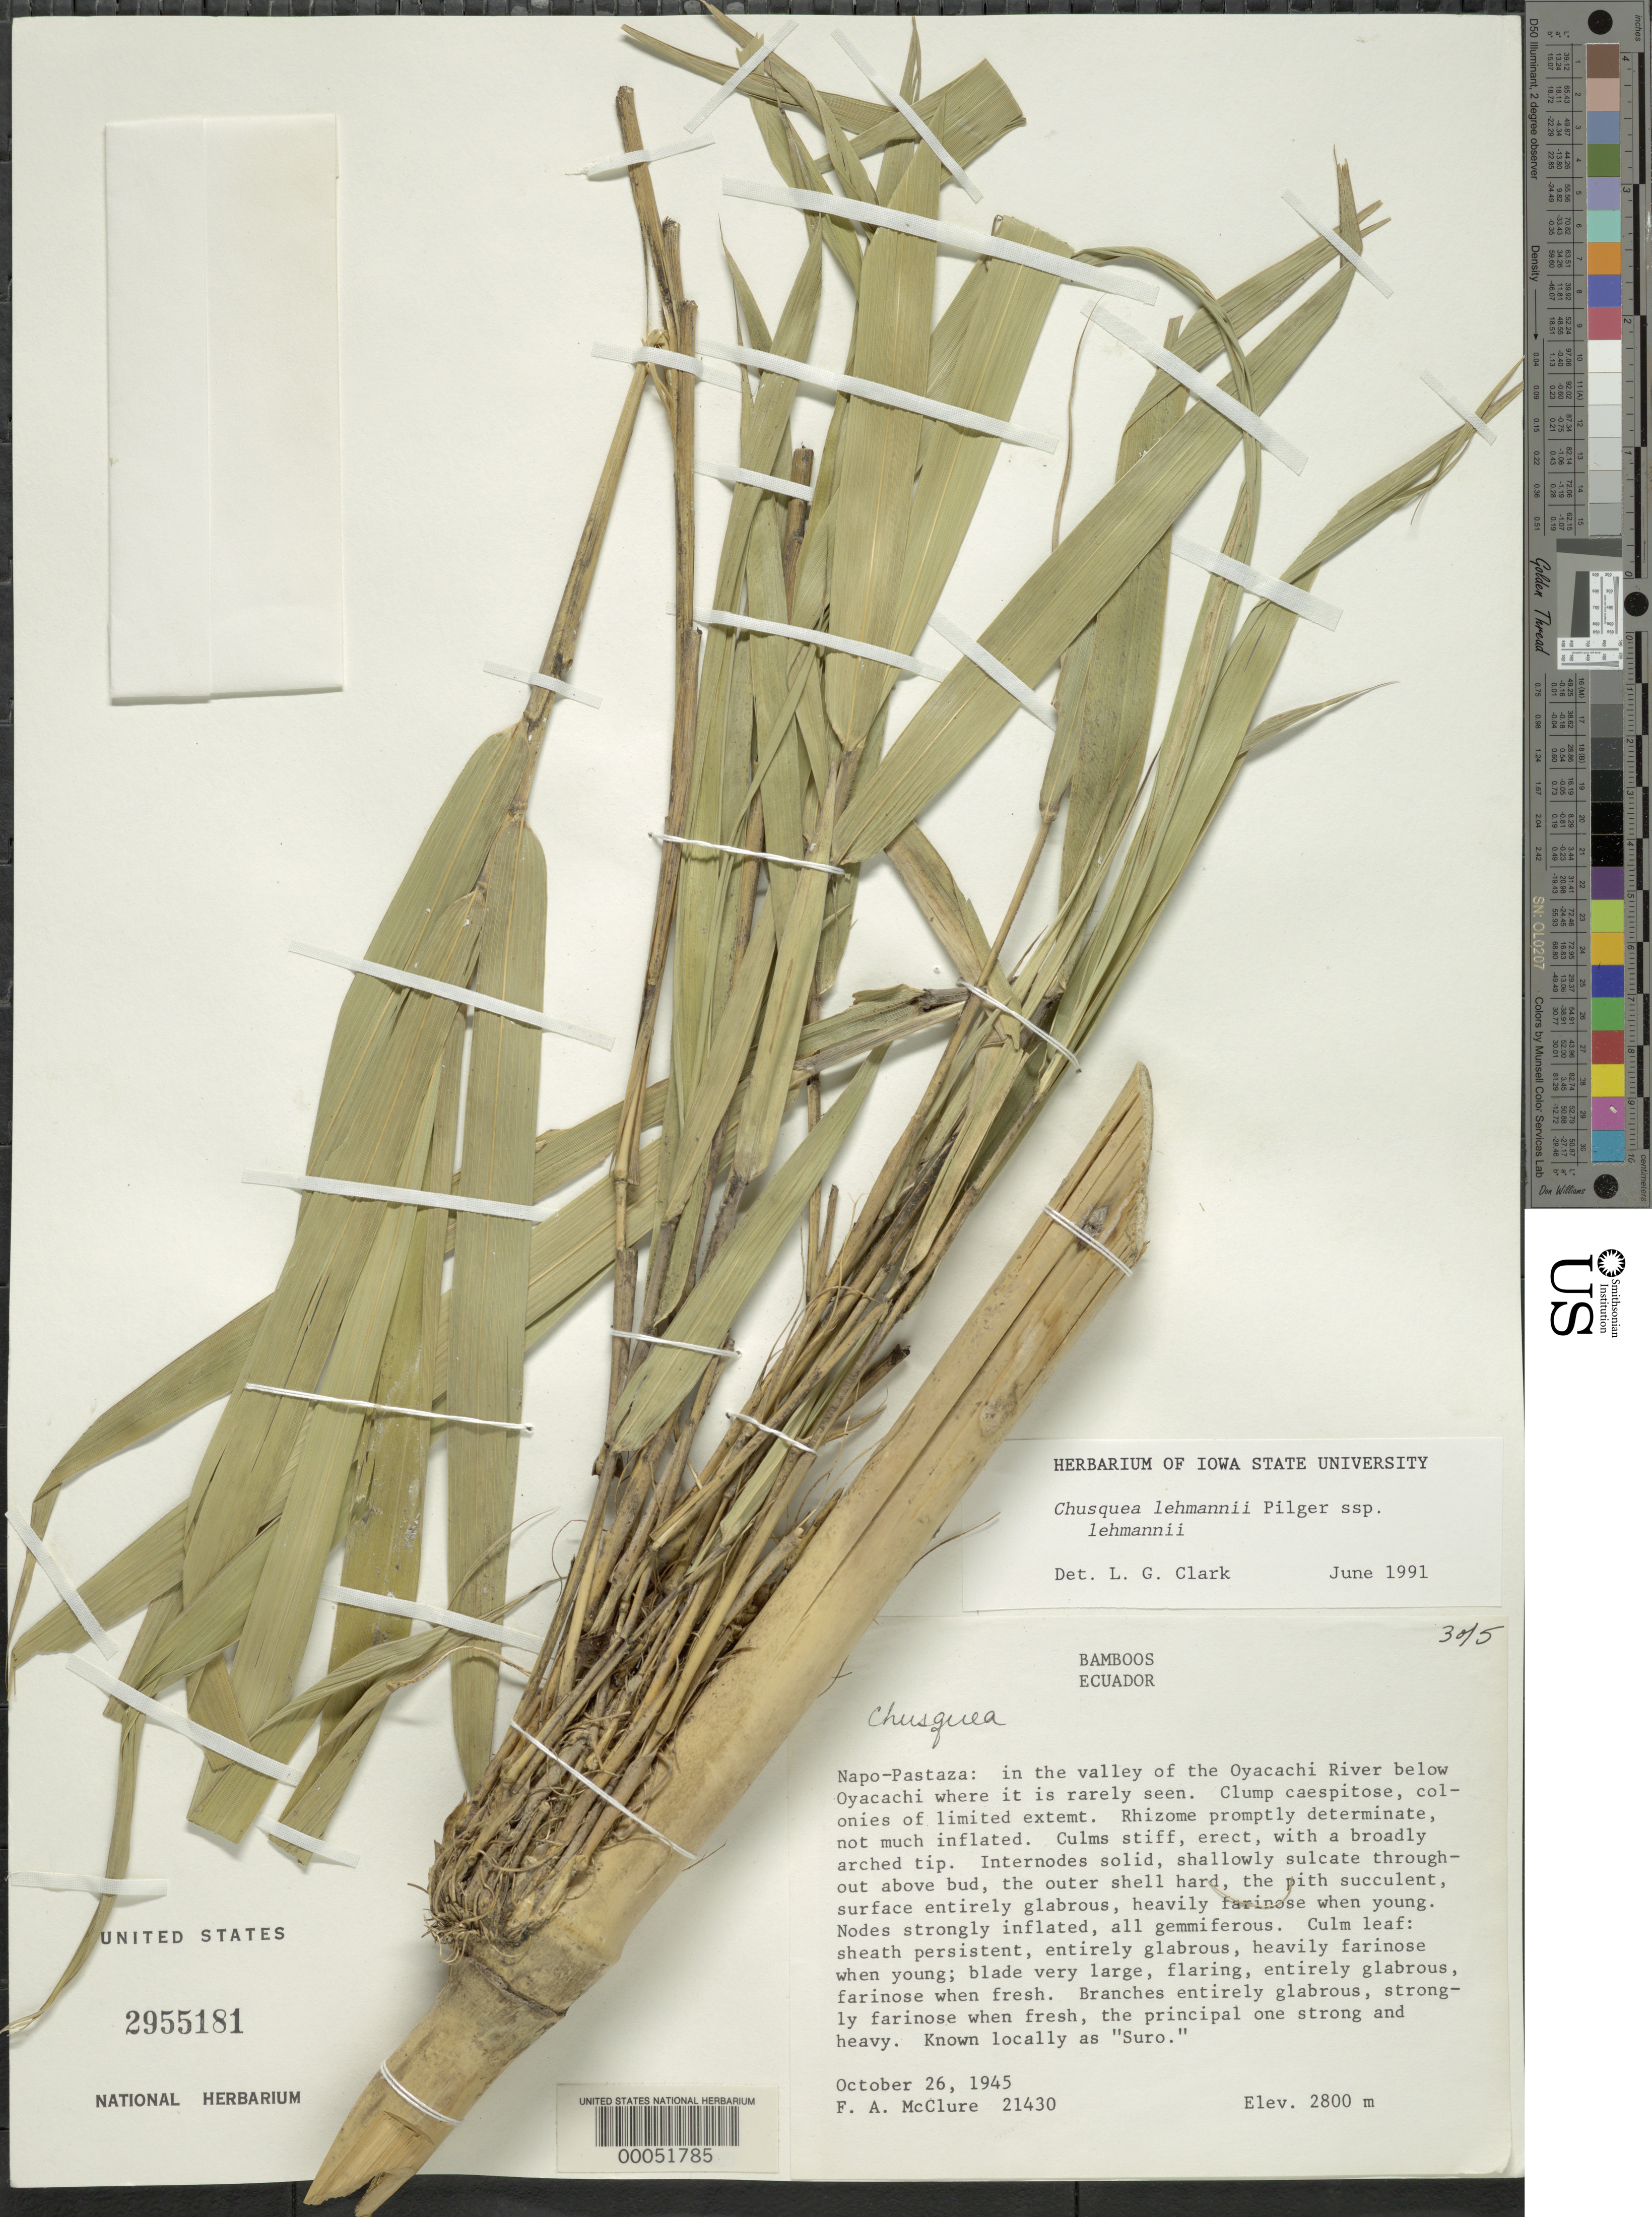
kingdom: Plantae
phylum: Tracheophyta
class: Liliopsida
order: Poales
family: Poaceae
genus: Chusquea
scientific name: Chusquea lehmannii subsp. lehmannii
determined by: Clark, Lynn G., (ISC), Iowa State University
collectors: F. A. McClure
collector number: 21430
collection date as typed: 26 Oct 1945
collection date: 1945-10-26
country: Ecuador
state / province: Napo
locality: Oyacachi River, Prov. of Napo-pastaza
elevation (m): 2800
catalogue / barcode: US 2955181